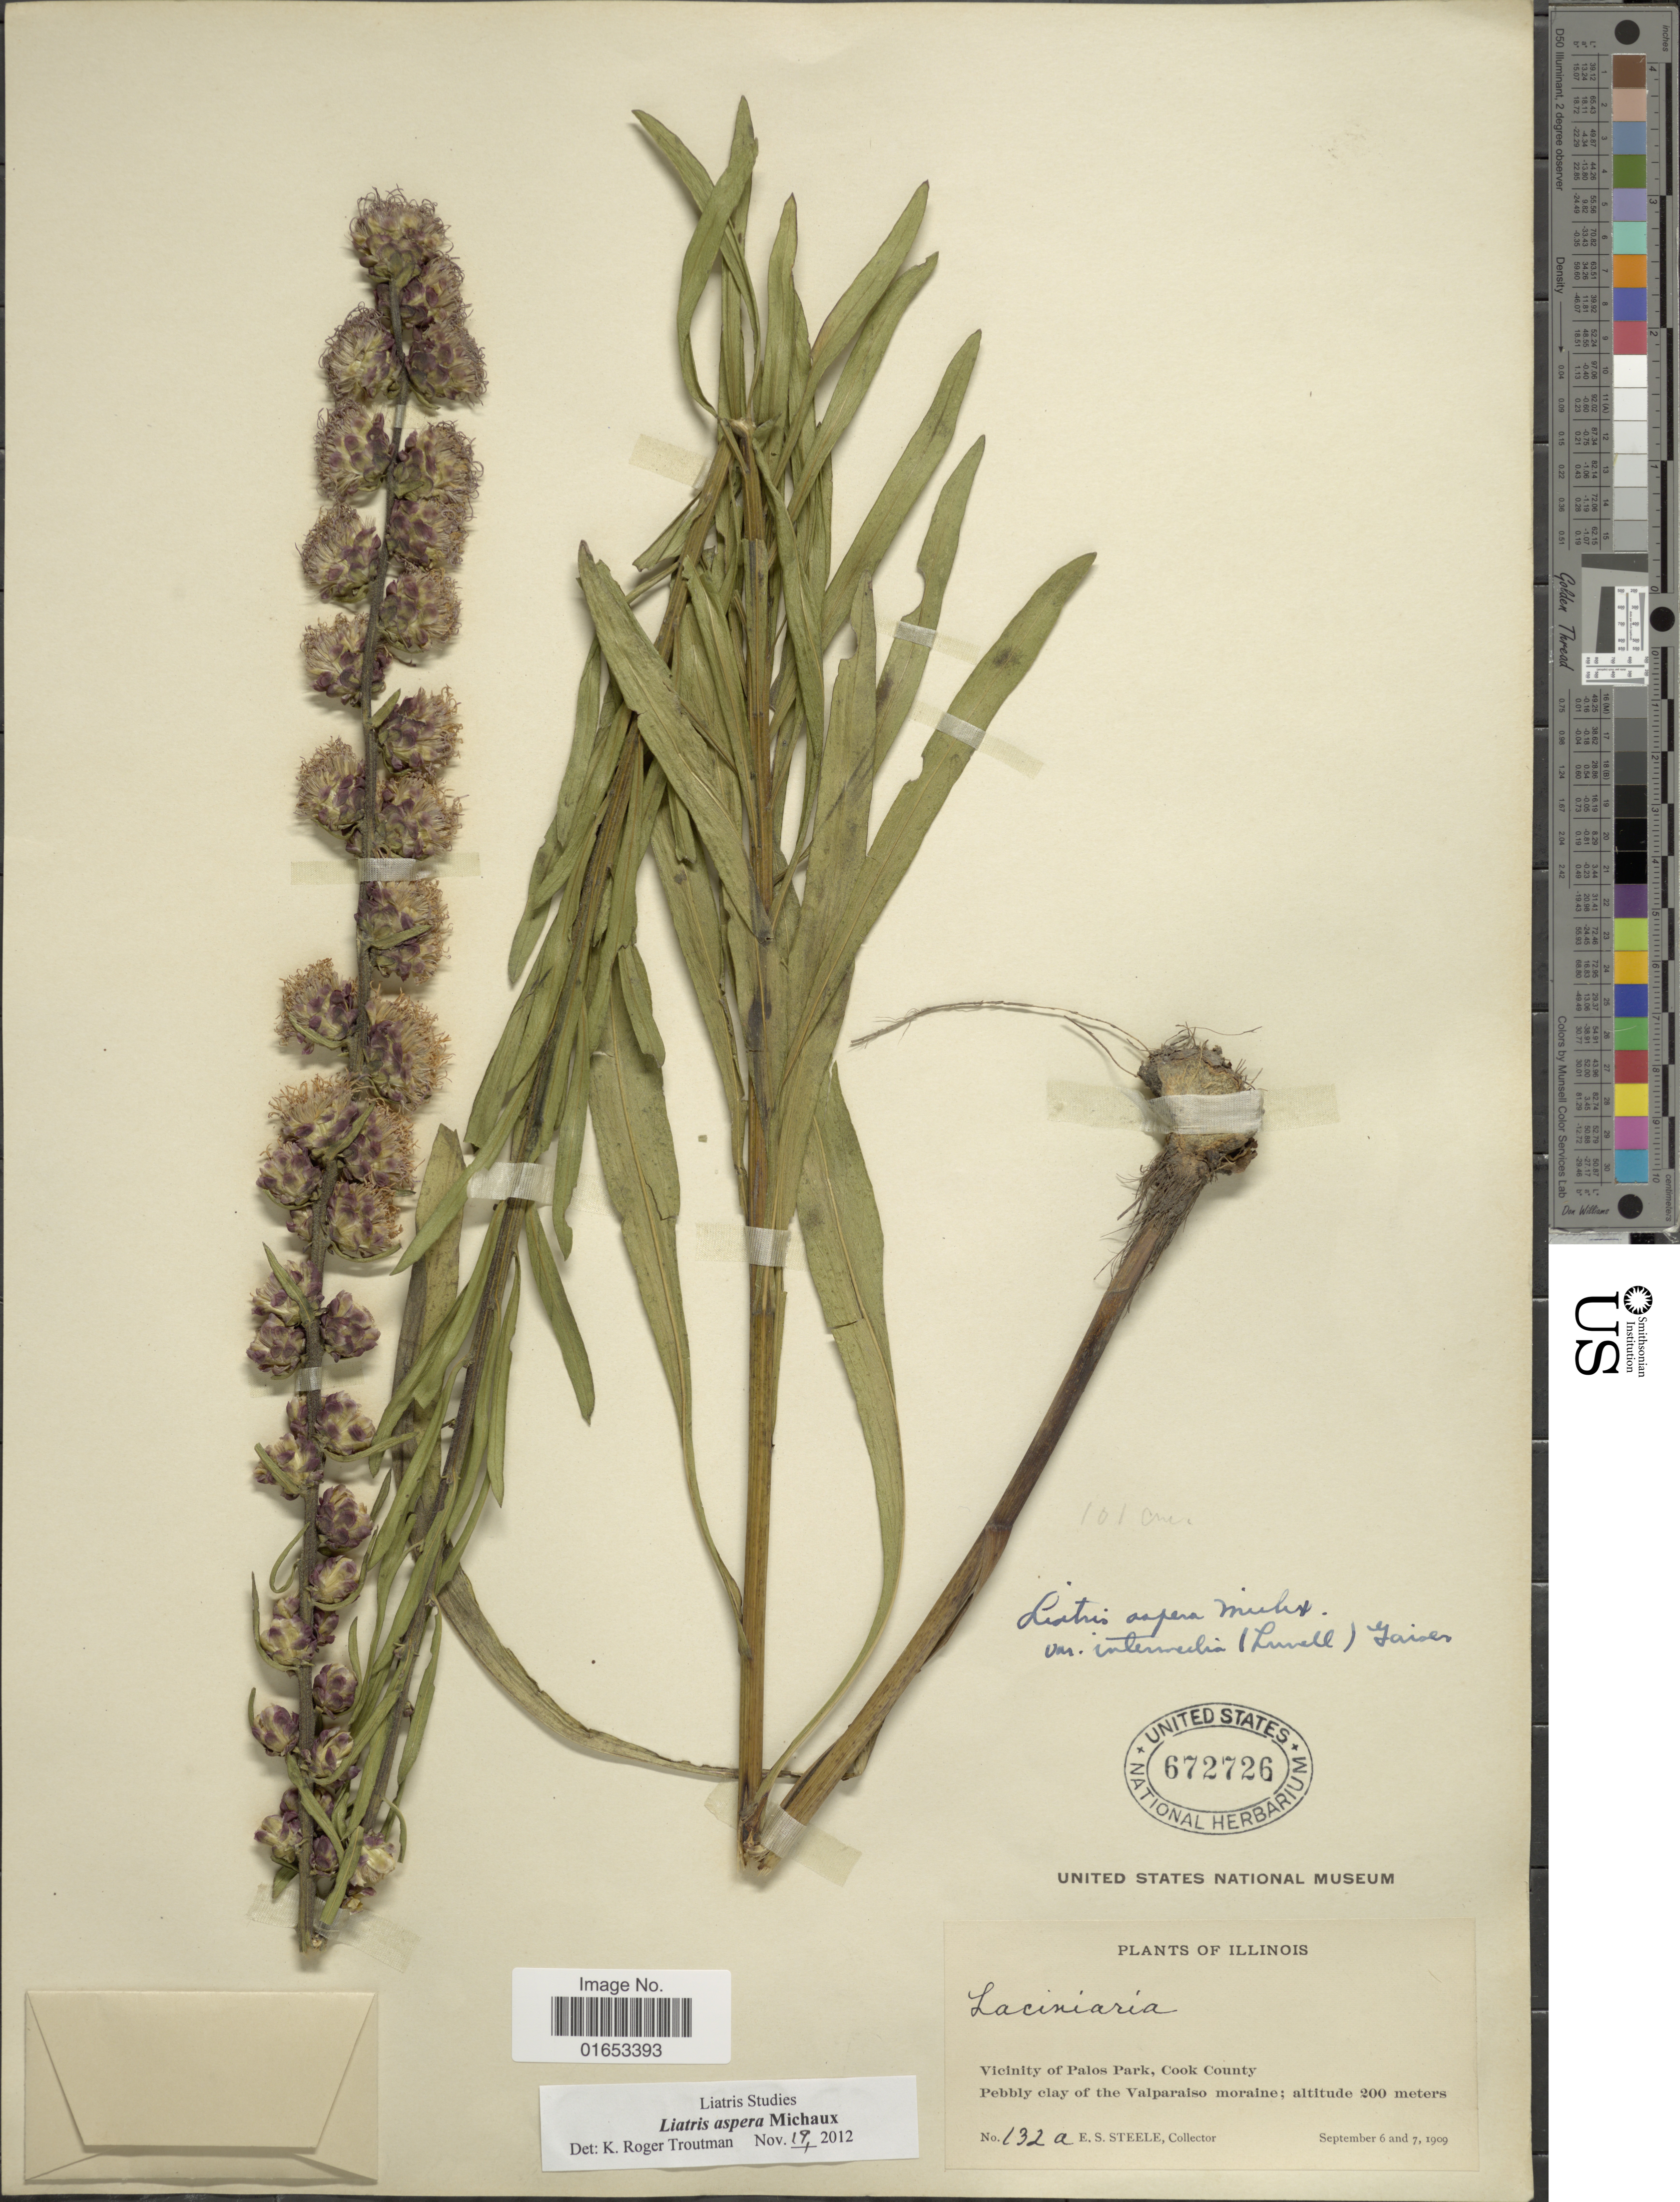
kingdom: Plantae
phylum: Tracheophyta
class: Magnoliopsida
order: Asterales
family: Asteraceae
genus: Liatris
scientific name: Liatris aspera var. intermedia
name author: (Lunell) Gaiser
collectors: E. Steele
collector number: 132a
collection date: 1909-09-06/1909-09-07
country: United States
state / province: Illinois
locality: Vicinity of Palos Park, Cook County, Pebbly clay of the Valparaiso moraine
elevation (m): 200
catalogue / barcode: US 672726